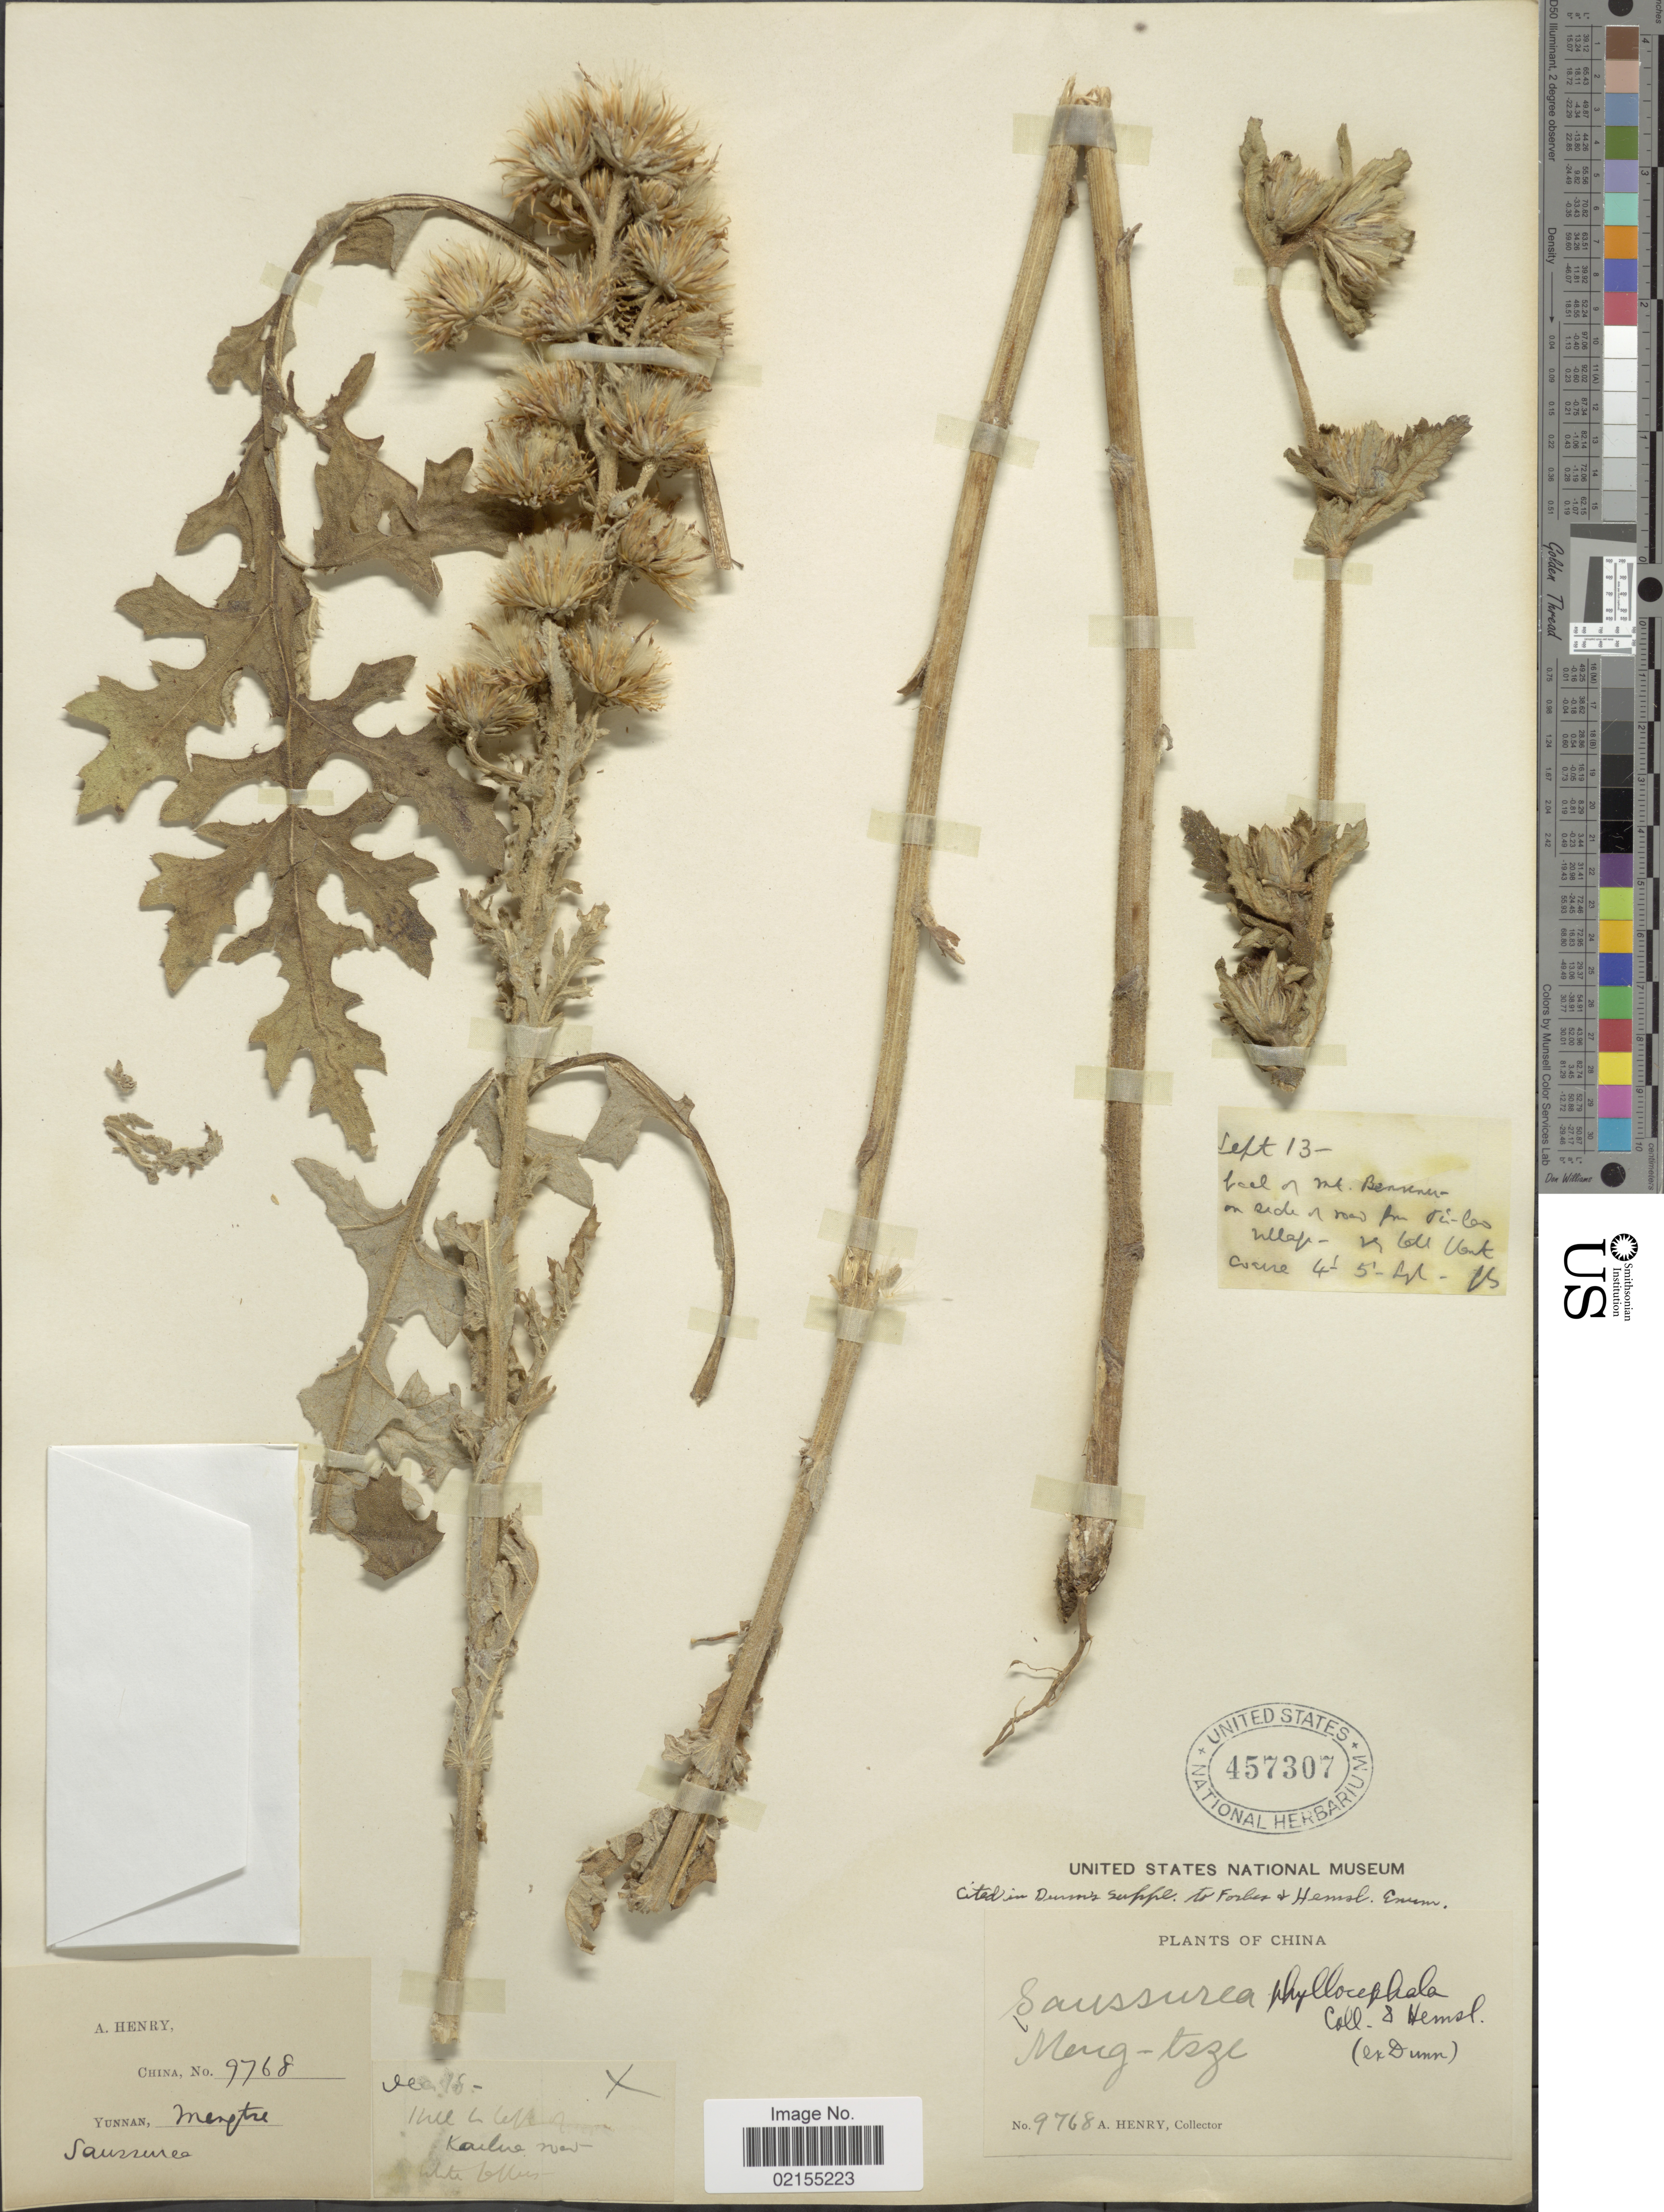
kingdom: Plantae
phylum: Tracheophyta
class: Magnoliopsida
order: Asterales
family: Asteraceae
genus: Himalaiella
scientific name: Himalaiella peguensis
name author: (C.B. Clarke) Raab-Straube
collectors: A. Henry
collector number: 9768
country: China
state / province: Yunnan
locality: Yunnan, Mengtze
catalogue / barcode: US 457307